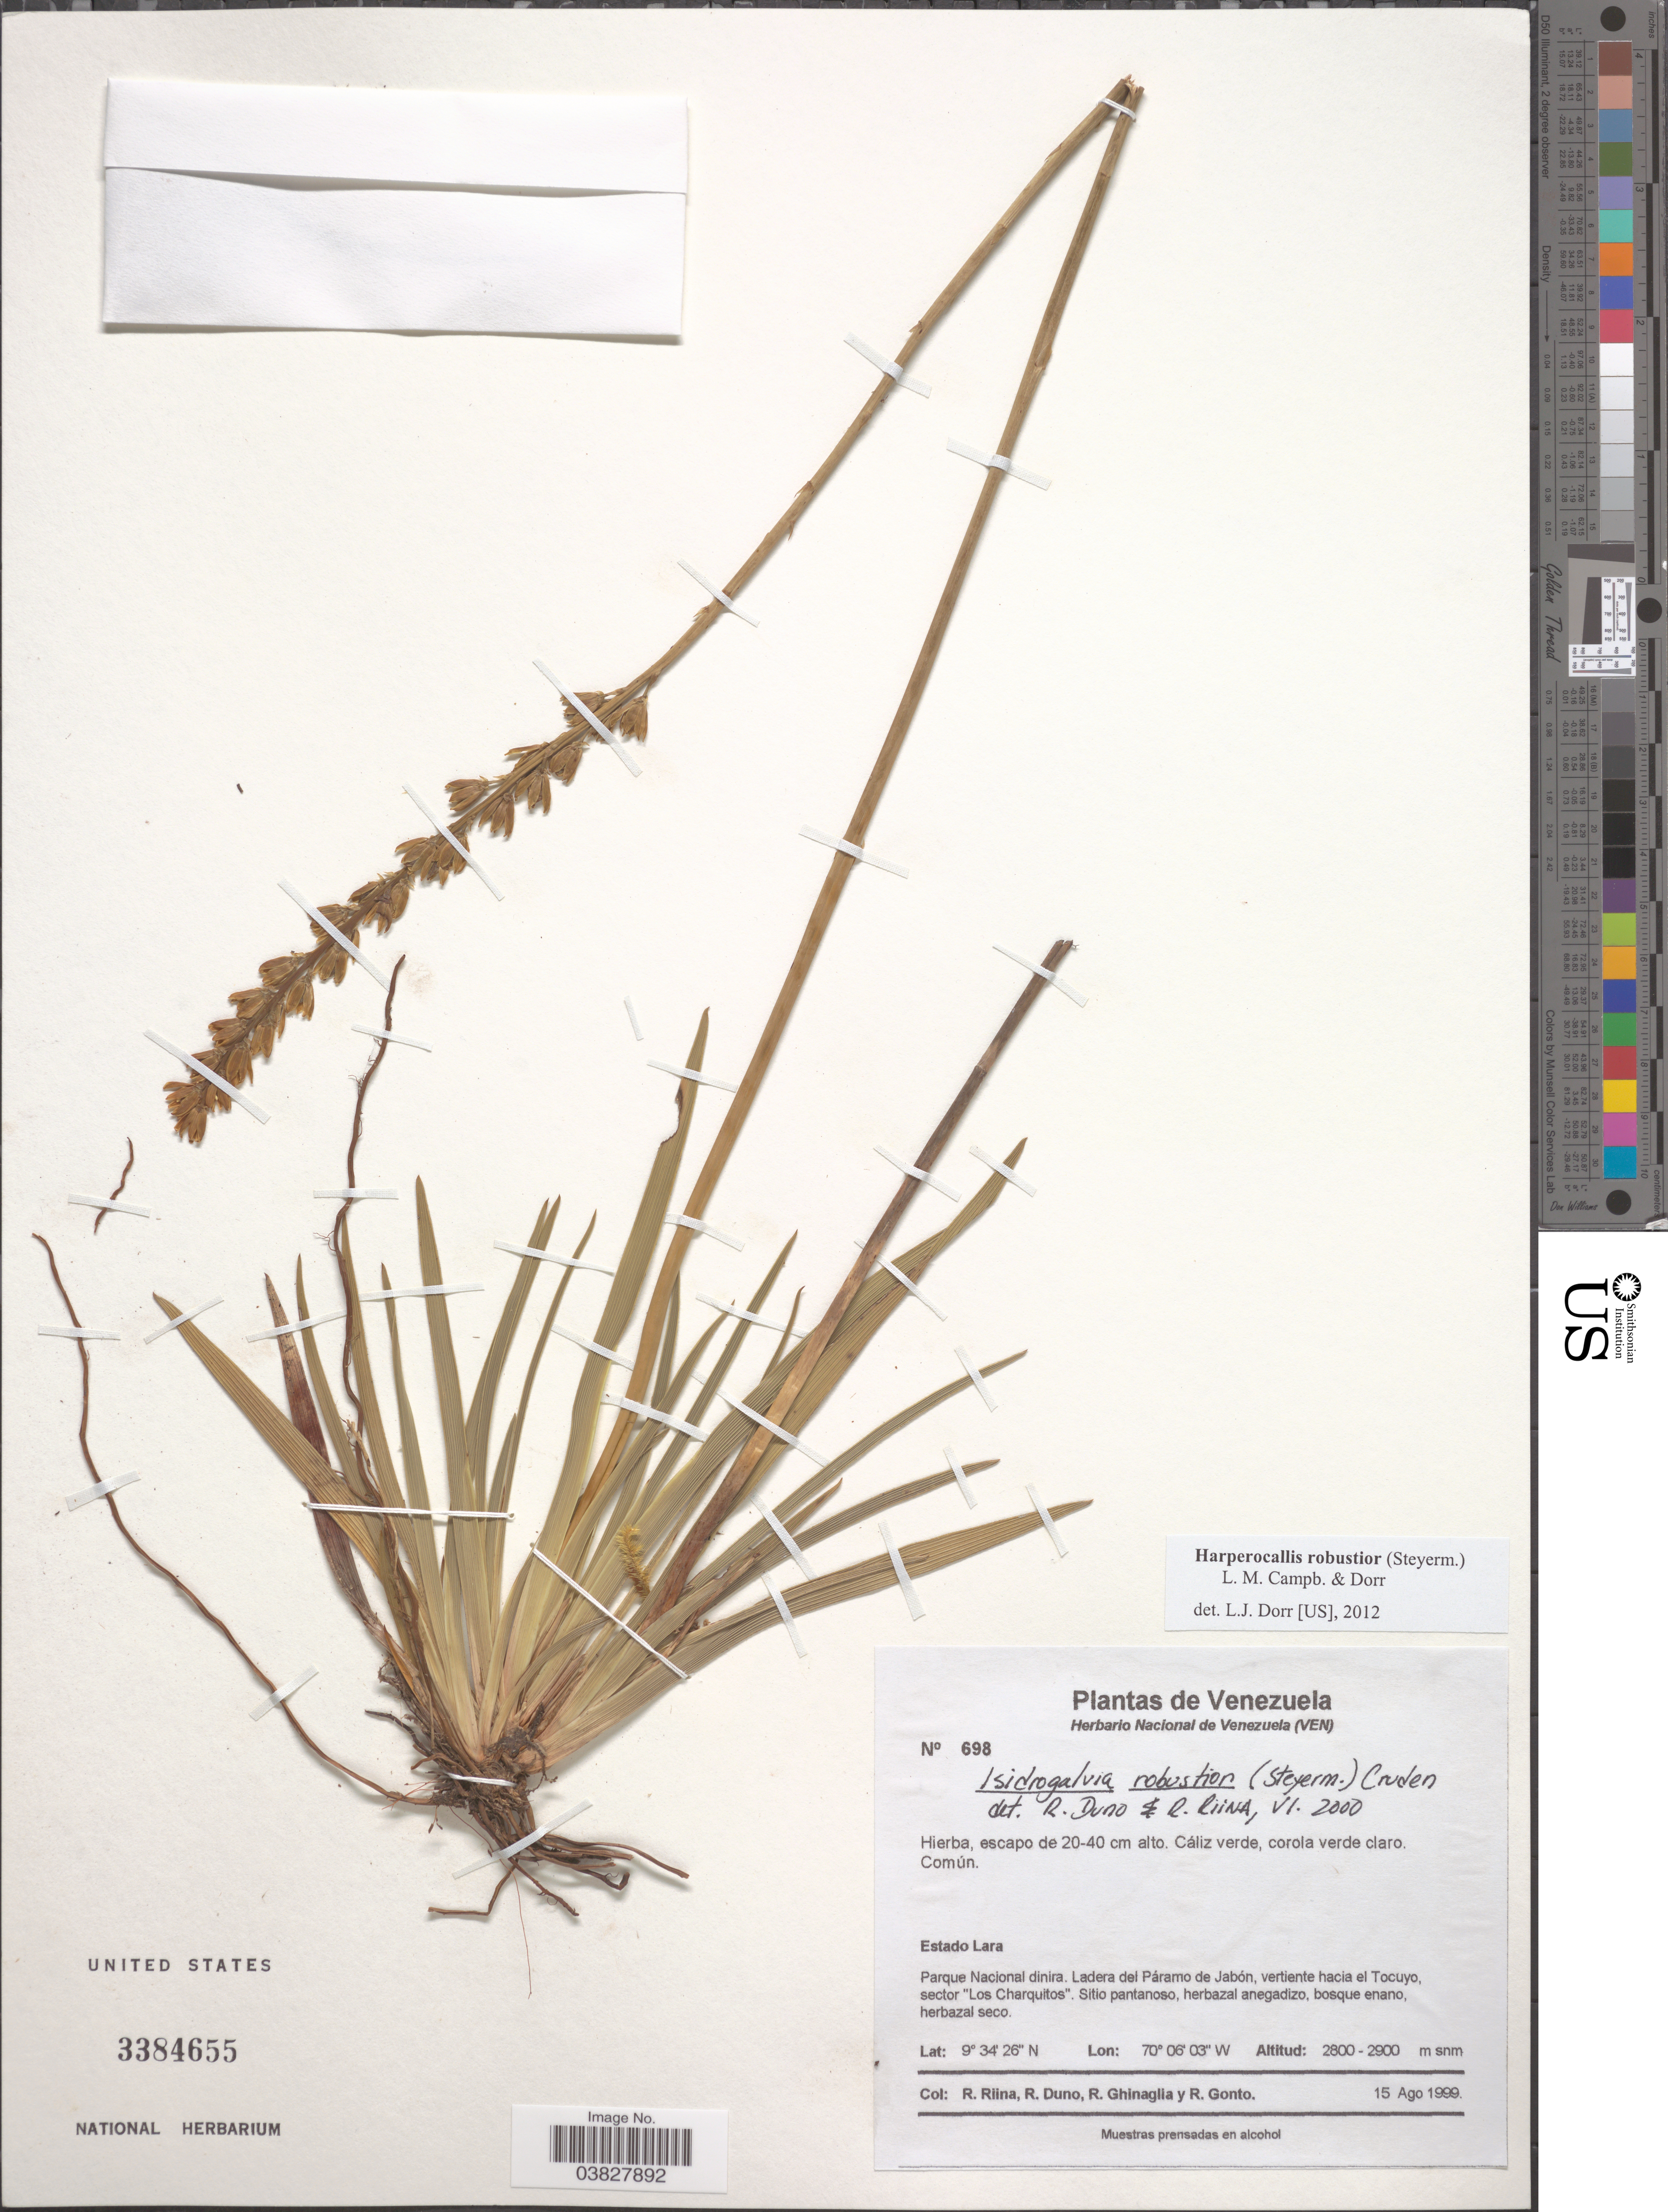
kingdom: Plantae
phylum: Tracheophyta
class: Liliopsida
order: Alismatales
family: Tofieldiaceae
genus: Harperocallis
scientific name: Harperocallis robustior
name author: (Steyerm.) L.M. Campb. & Dorr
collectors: R. Riina, R. Duno, R. Ghinaglia & R. Gonto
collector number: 698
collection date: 1999-08-15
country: Venezuela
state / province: Lara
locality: Parque Nacional dinira. Ladera del Páramo de Jabón, vertiente hacia el Tocuyo, sector "Los Charquitos".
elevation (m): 2800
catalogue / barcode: US 3384655